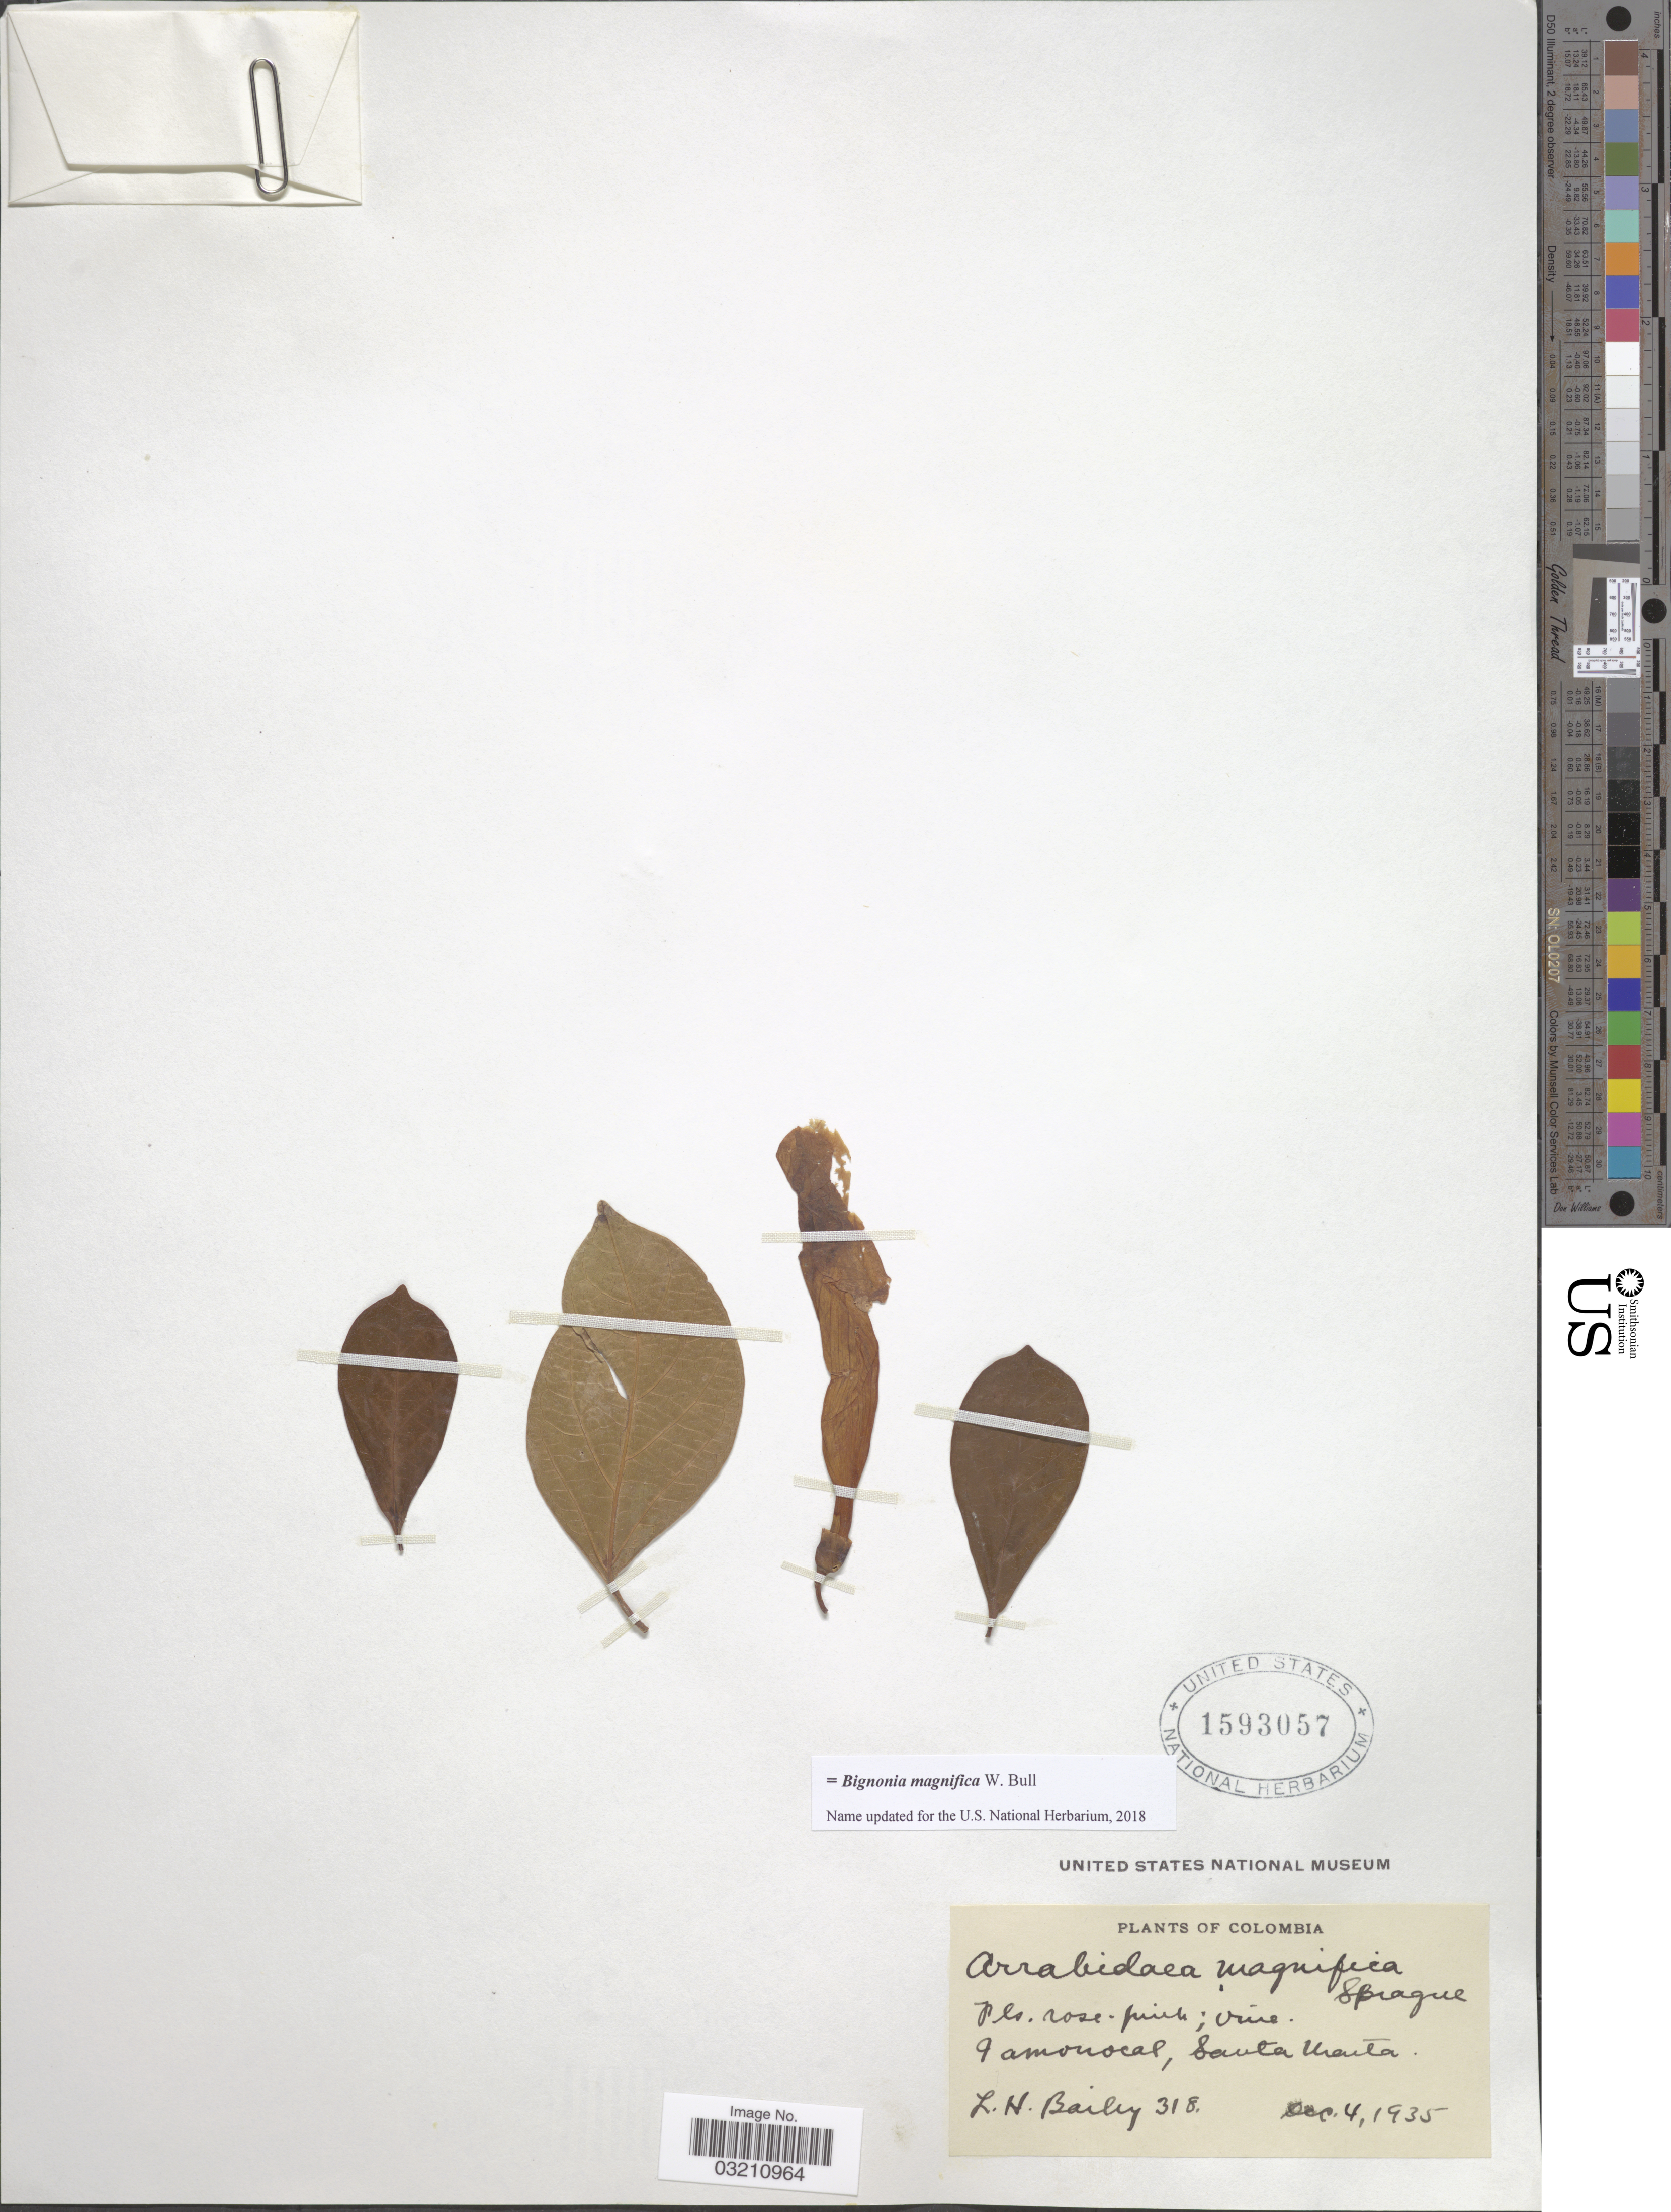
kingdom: Plantae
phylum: Tracheophyta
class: Magnoliopsida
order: Lamiales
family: Bignoniaceae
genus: Bignonia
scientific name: Bignonia magnifica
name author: W. Bull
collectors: L. H. Bailey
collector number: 318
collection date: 1935-12-04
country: Colombia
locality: Jamonocal, Santa Marta.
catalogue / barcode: US 1593057